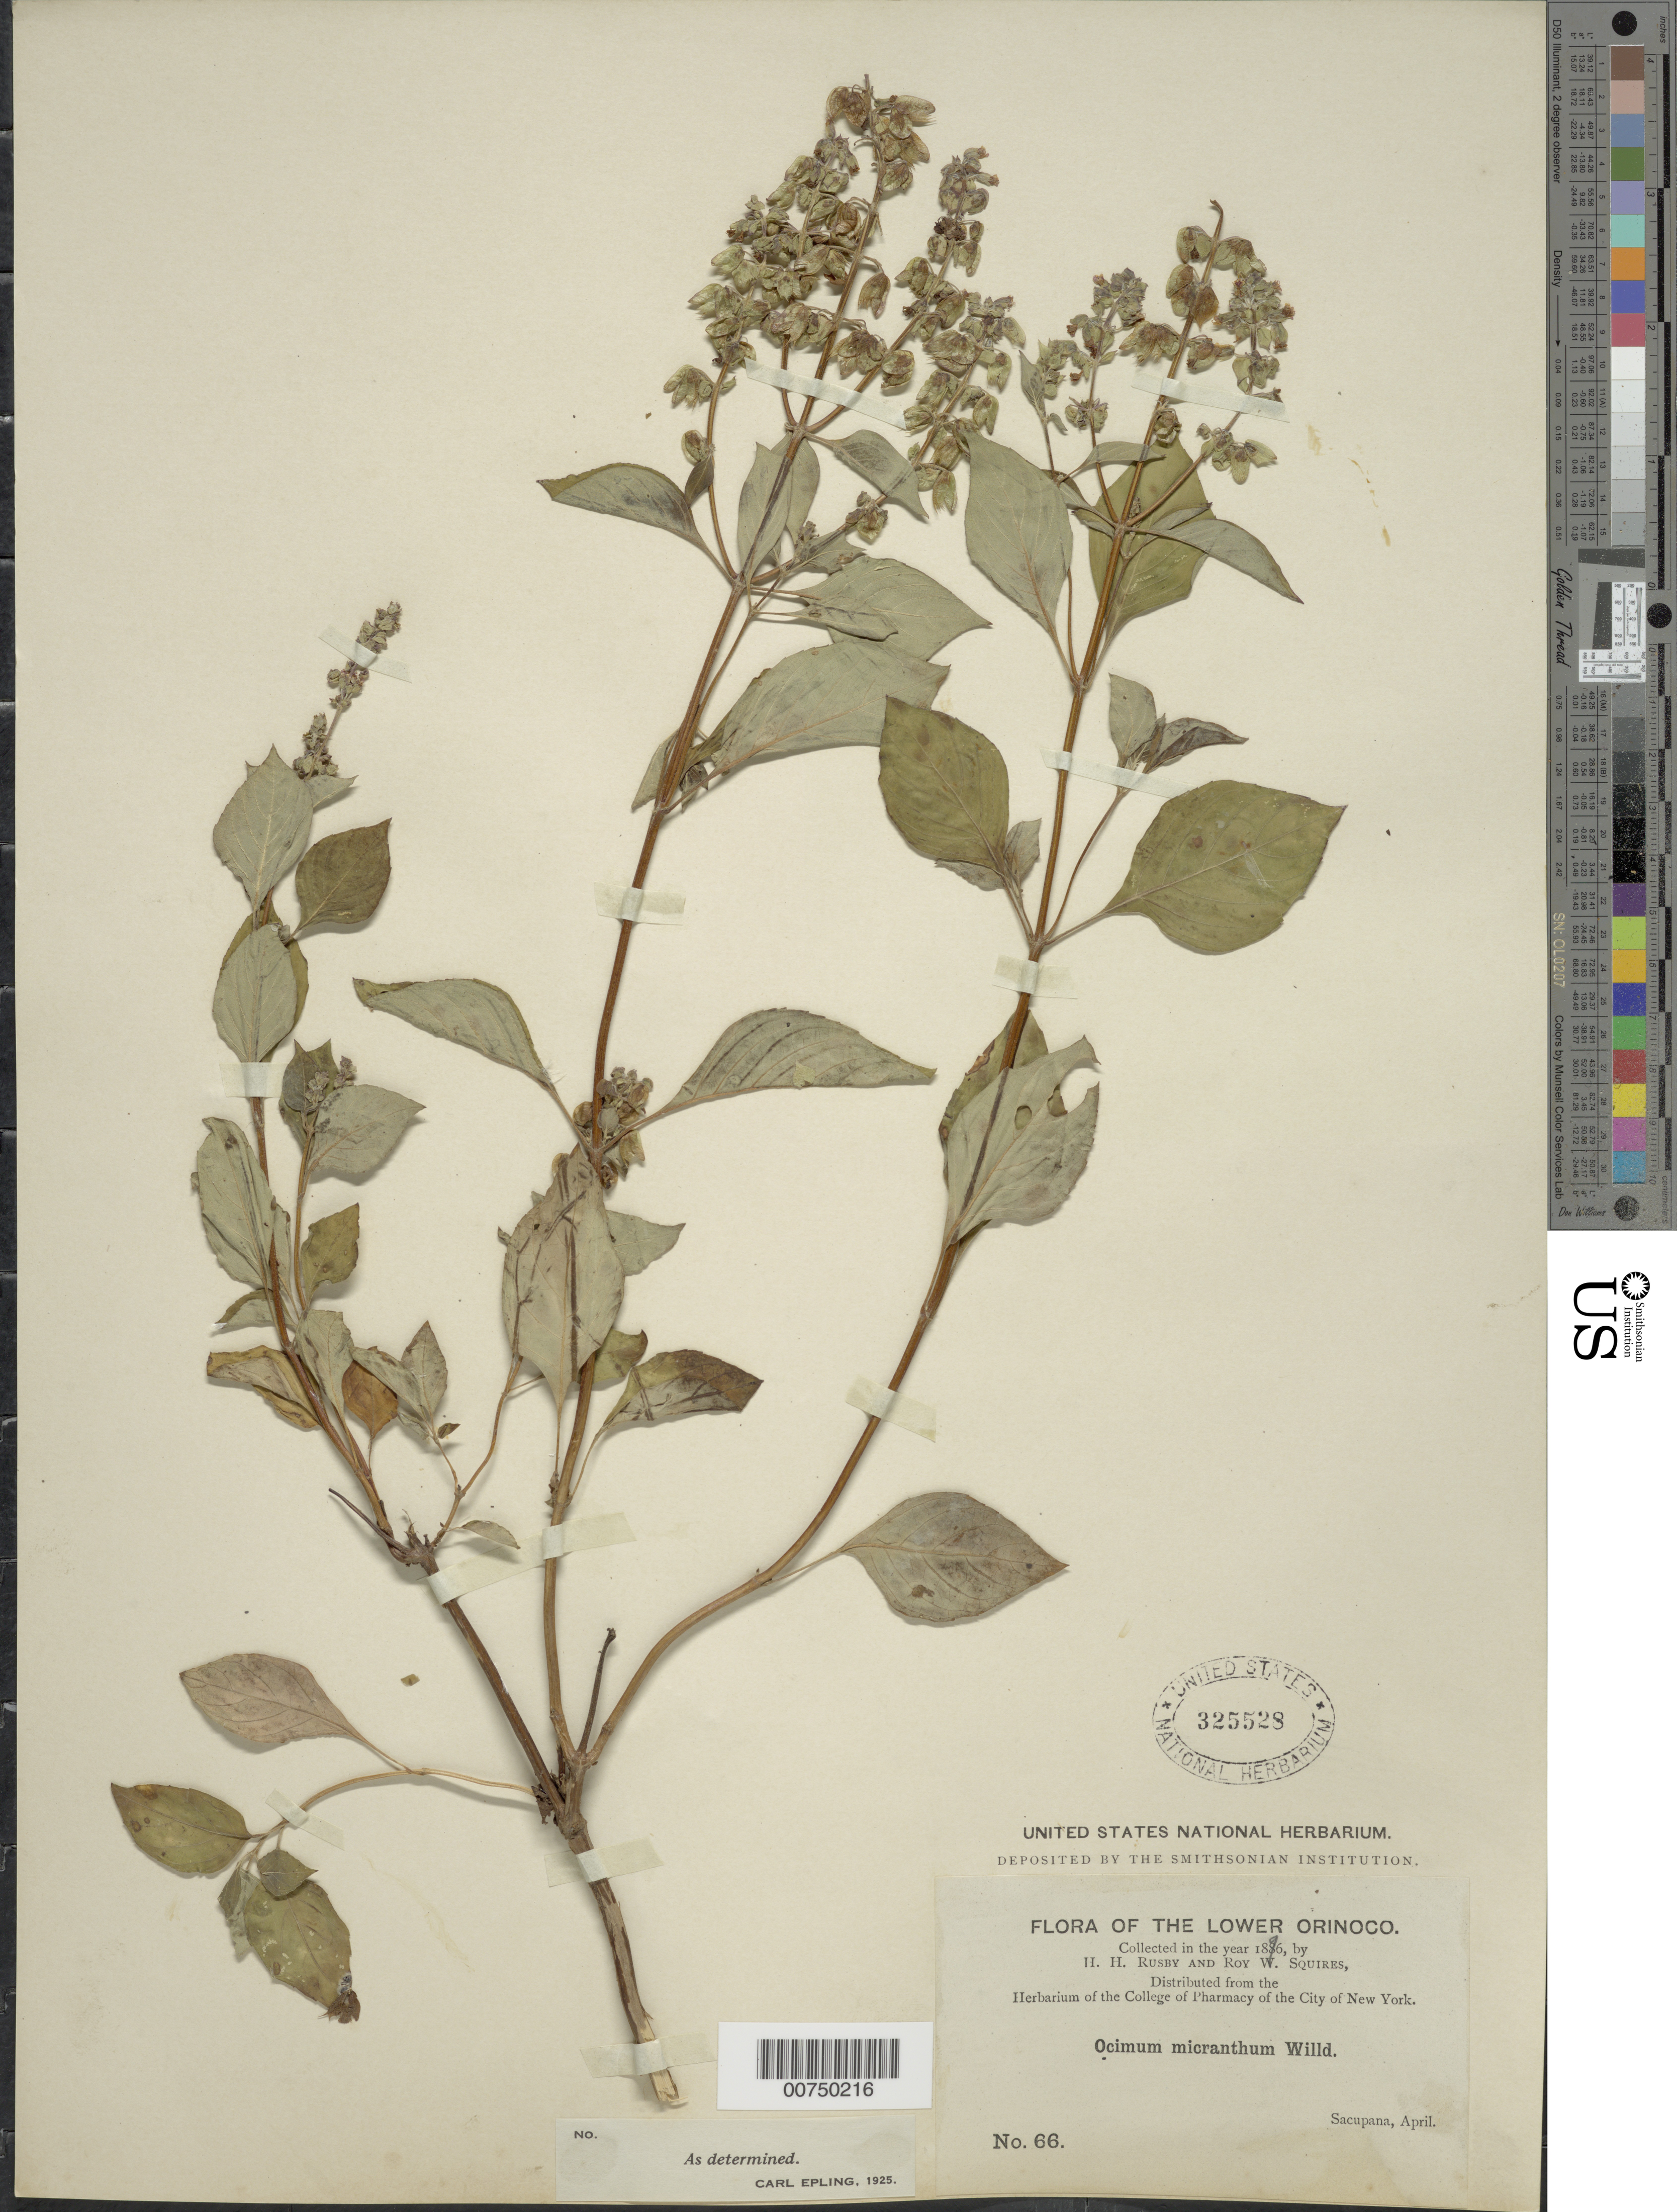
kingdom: Plantae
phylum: Tracheophyta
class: Magnoliopsida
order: Lamiales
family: Lamiaceae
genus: Ocimum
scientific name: Ocimum micranthum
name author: Willd.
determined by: Epling, C. C.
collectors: H. H. Rusby & R. Squires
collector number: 66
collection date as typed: April 1896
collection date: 1896-04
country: Venezuela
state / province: Delta Amacuro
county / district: Antonio Díaz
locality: Lower Orinoco, Sacupana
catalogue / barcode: US 325528